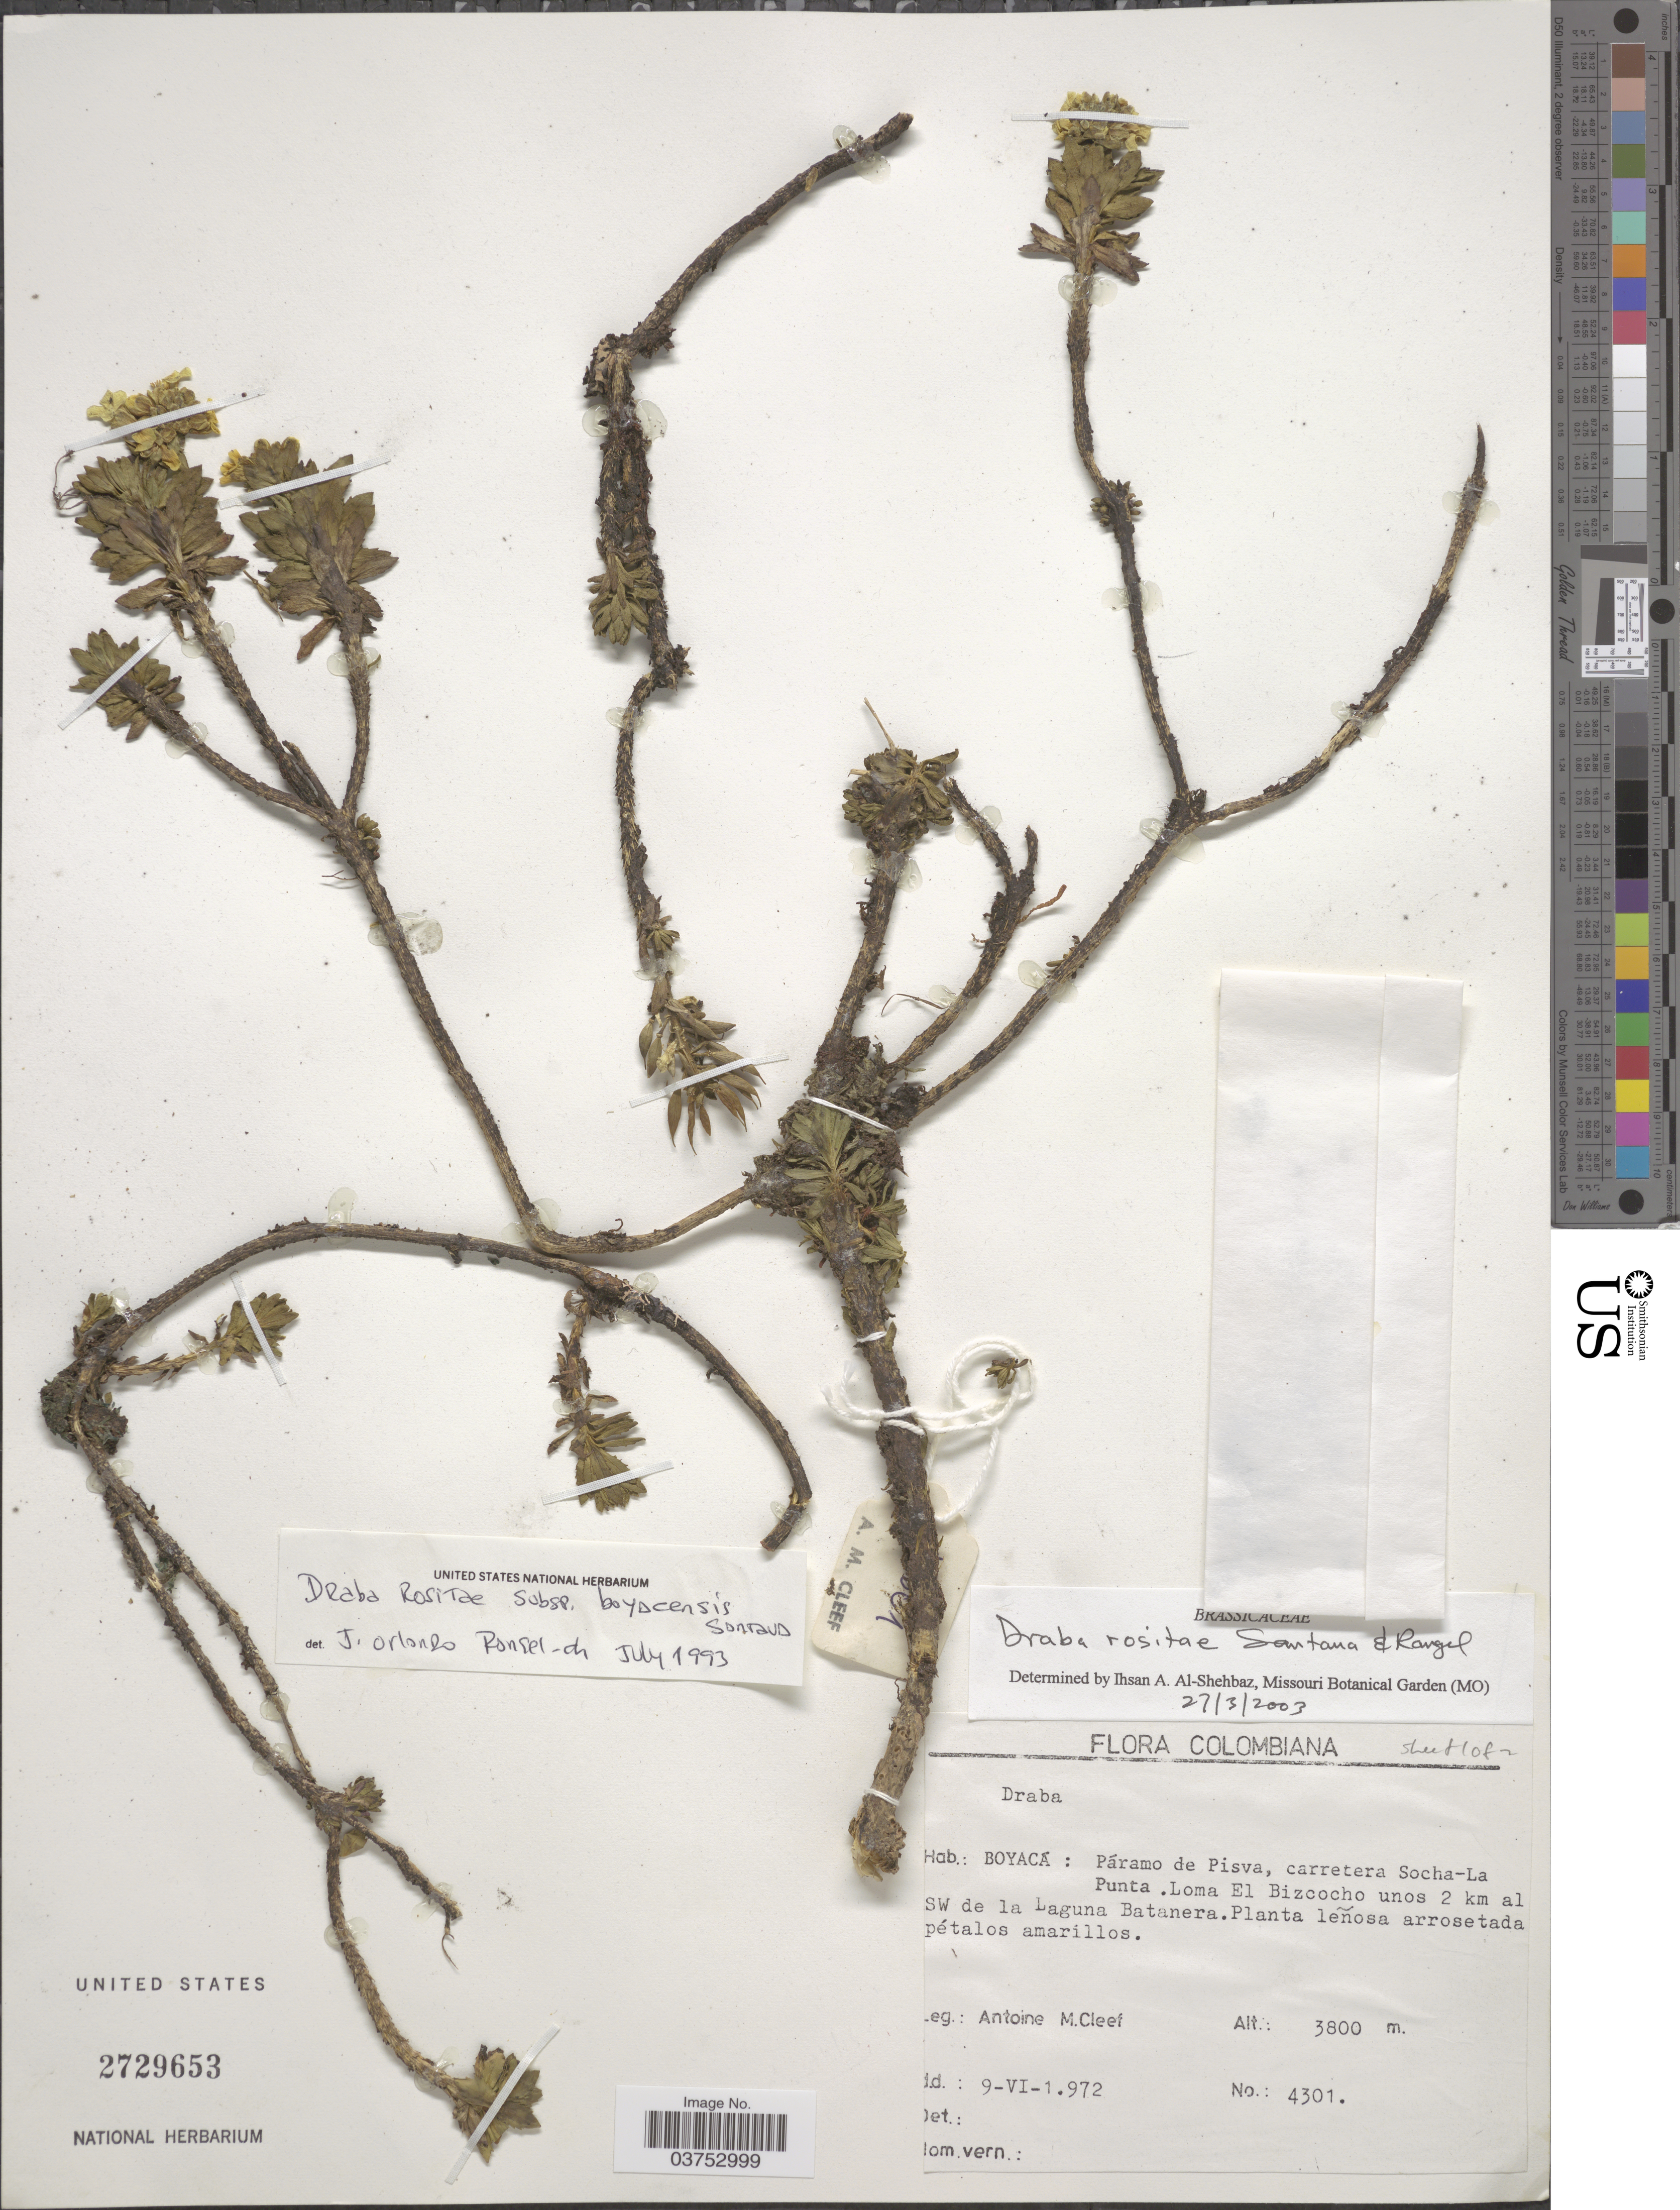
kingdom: Plantae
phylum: Tracheophyta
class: Magnoliopsida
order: Brassicales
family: Brassicaceae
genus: Draba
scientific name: Draba rositae subsp. rositae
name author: Santana & J.O. Rangel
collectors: A. M. Cleef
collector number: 4301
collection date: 1972-06-09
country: Colombia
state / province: Boyacá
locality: Páramo de Pisva, carretera Socha-La Punta. Loma El Bizcocho unos 2 km al SW de la Laguna Batanera.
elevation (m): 3800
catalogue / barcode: US 2729653